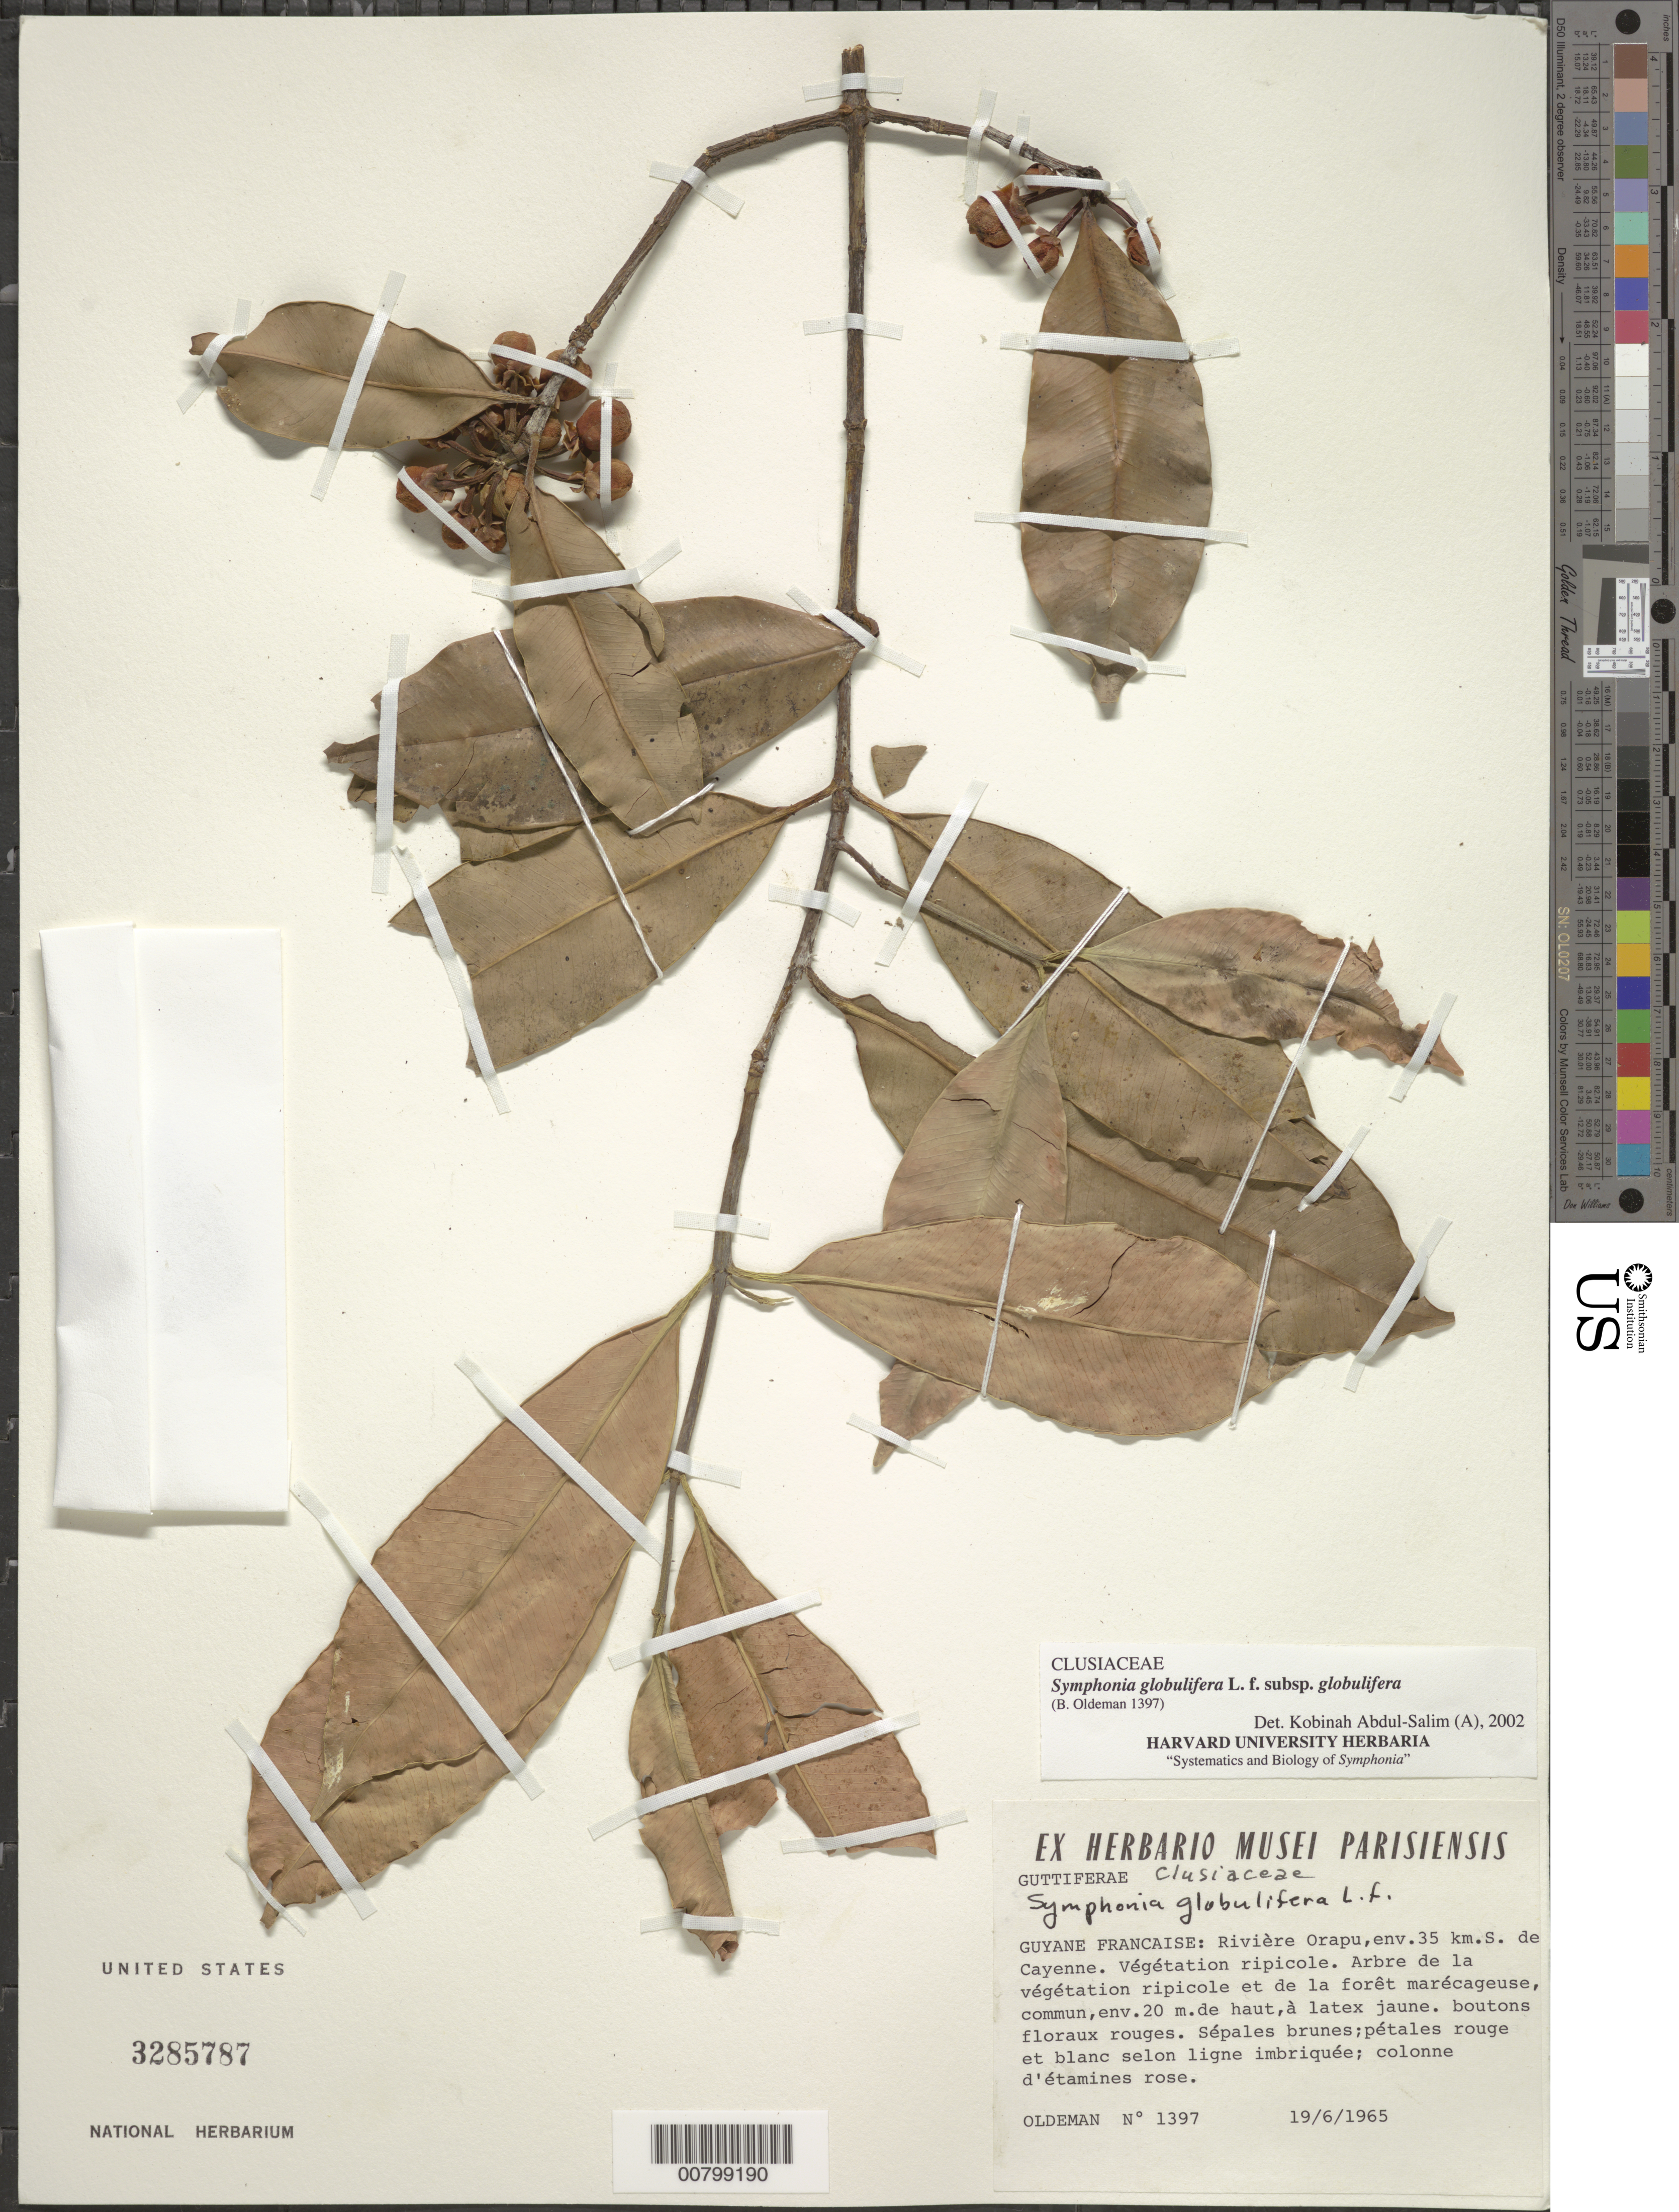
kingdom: Plantae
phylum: Tracheophyta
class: Magnoliopsida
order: Malpighiales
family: Clusiaceae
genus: Symphonia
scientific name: Symphonia globulifera subsp. globulifera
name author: L. f.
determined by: Abdul-Salim, K.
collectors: R. Oldeman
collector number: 1397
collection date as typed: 19-Jun-65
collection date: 1965-06-19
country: French Guiana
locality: Rivière Orapu, 35 km S de Cayenne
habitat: Riparian vegetation and marshy forest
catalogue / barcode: US 3285787